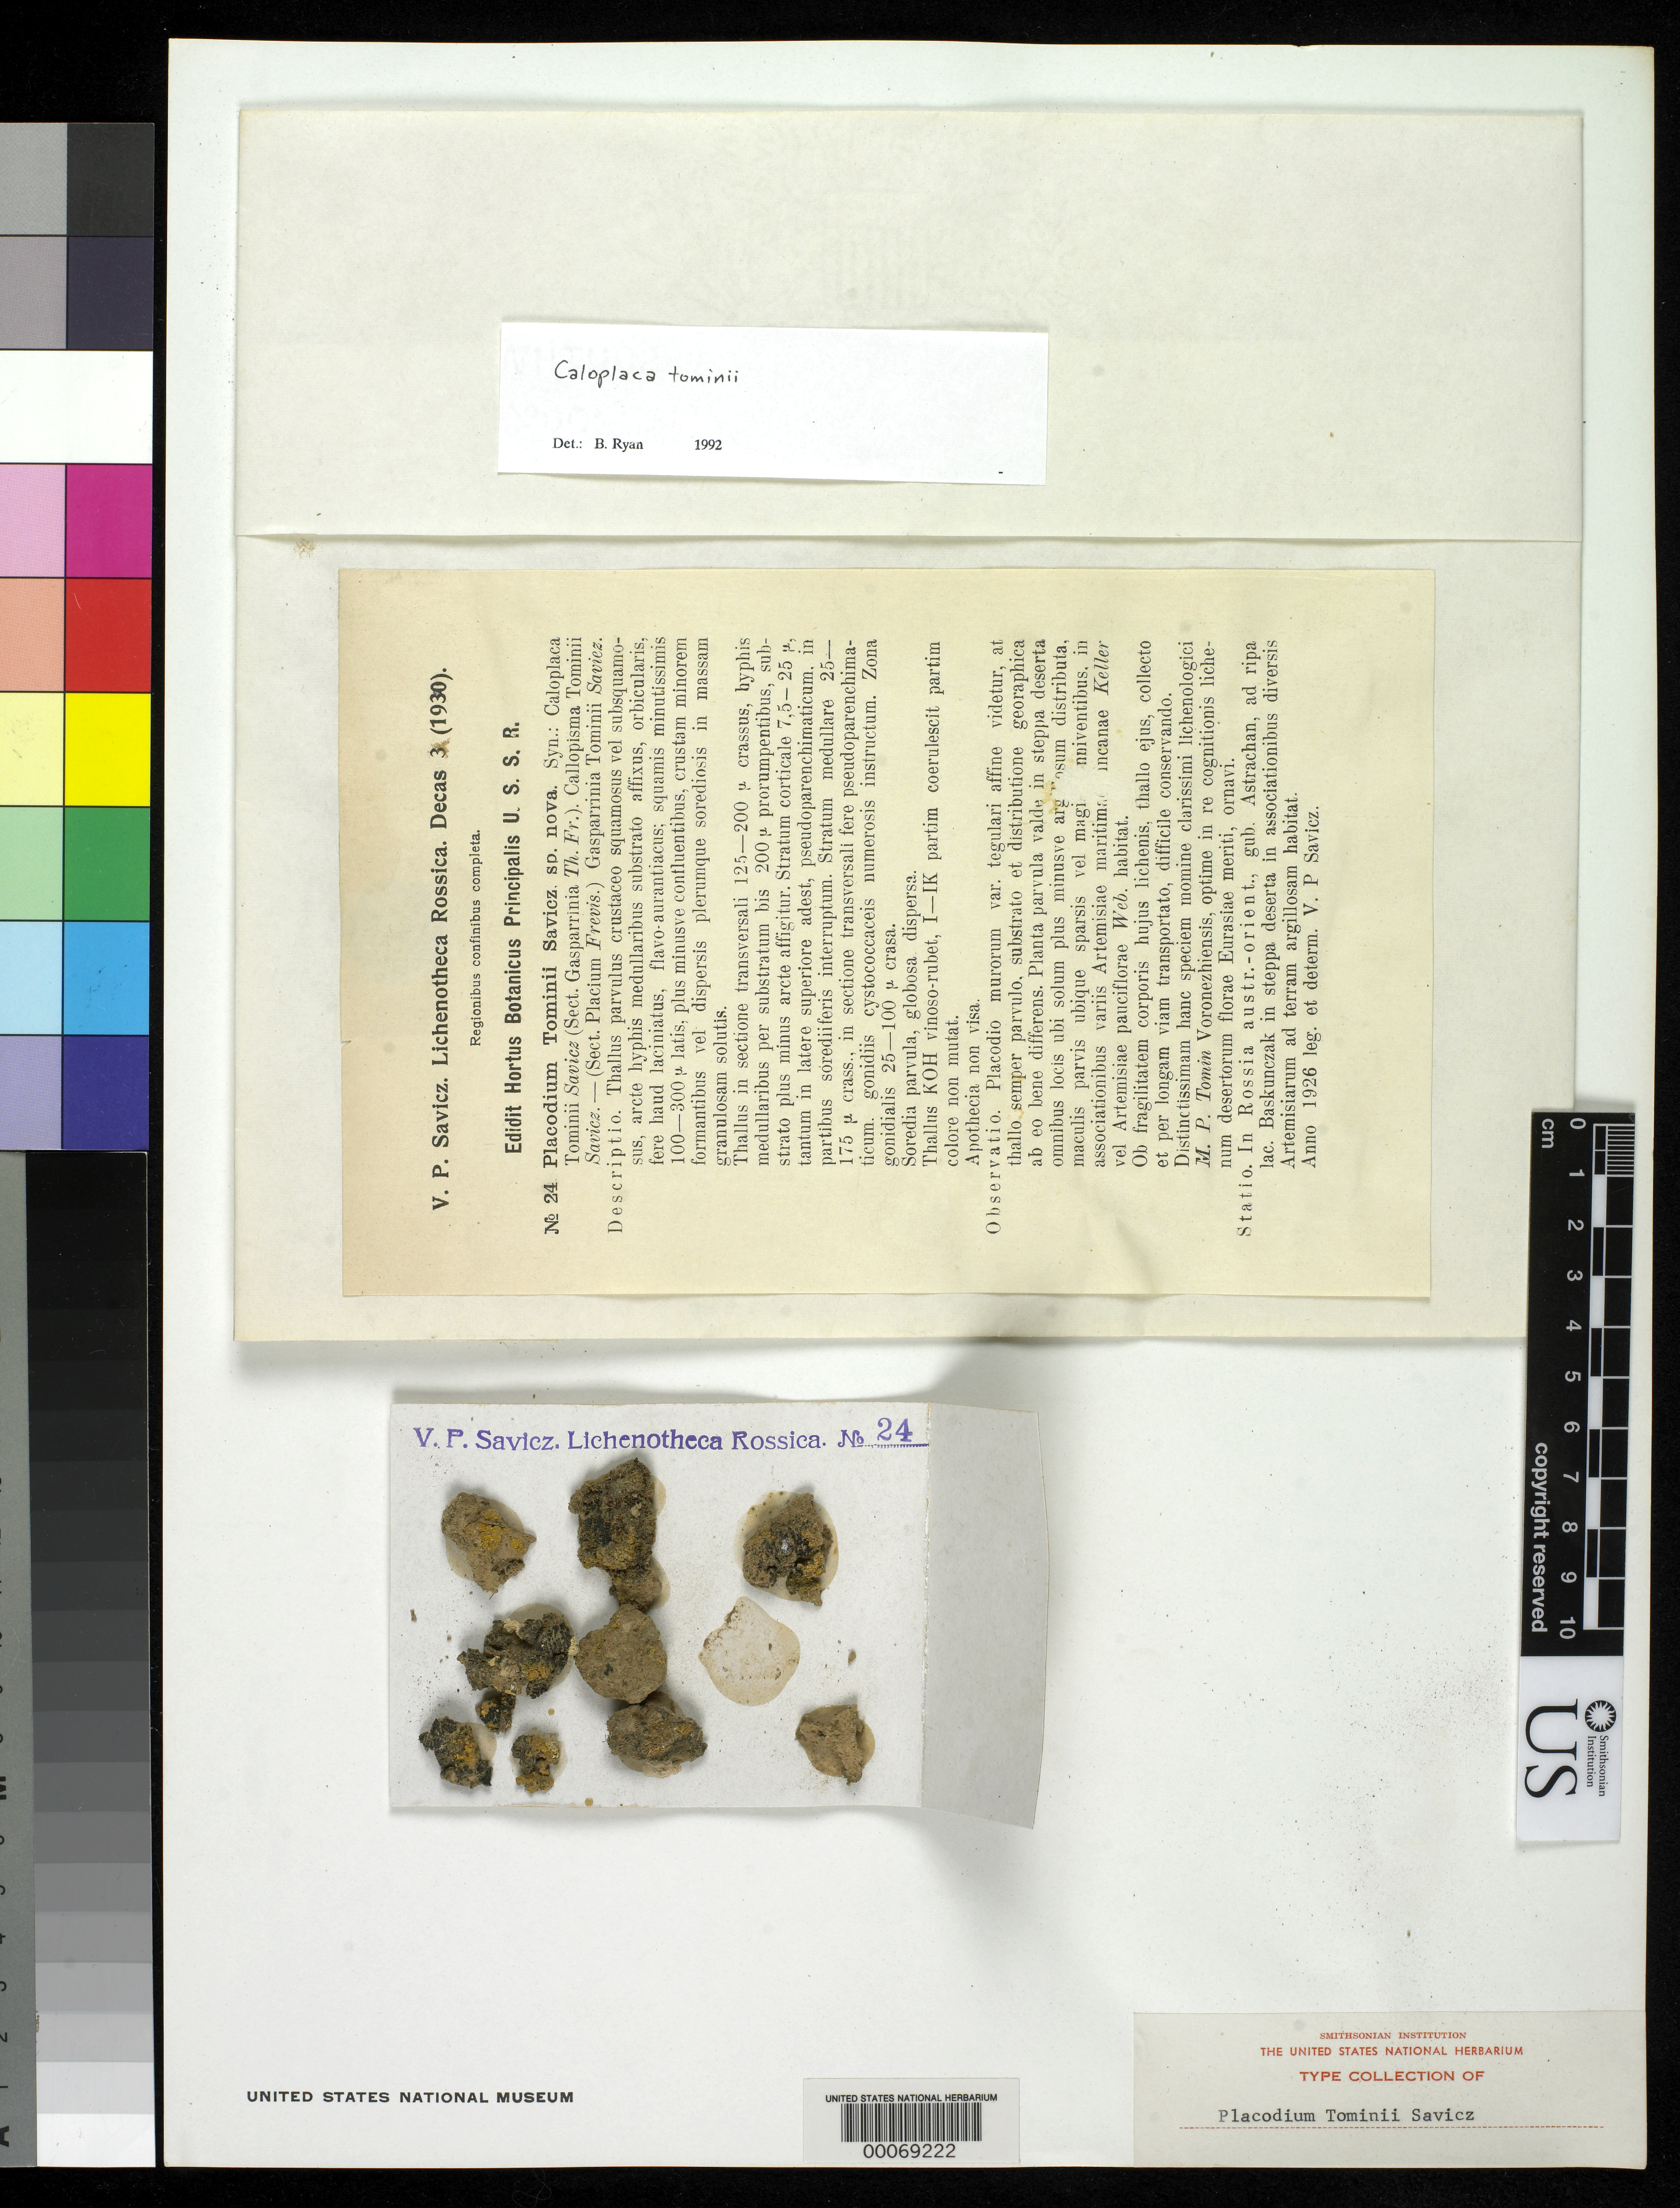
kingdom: Fungi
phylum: Ascomycota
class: Lecanoromycetes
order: Teloschistales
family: Teloschistaceae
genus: Placodium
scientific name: Placodium tominii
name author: Savicz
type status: Type Collection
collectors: V. P. Savicz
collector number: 24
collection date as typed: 1926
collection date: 1926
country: Russian Federation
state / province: Astrakhan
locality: Astrachan, ad ripa Lac. Baskunczak. [Astrakhan, along the banks of Lake Baskunczak (Ozero Baskunchak).].